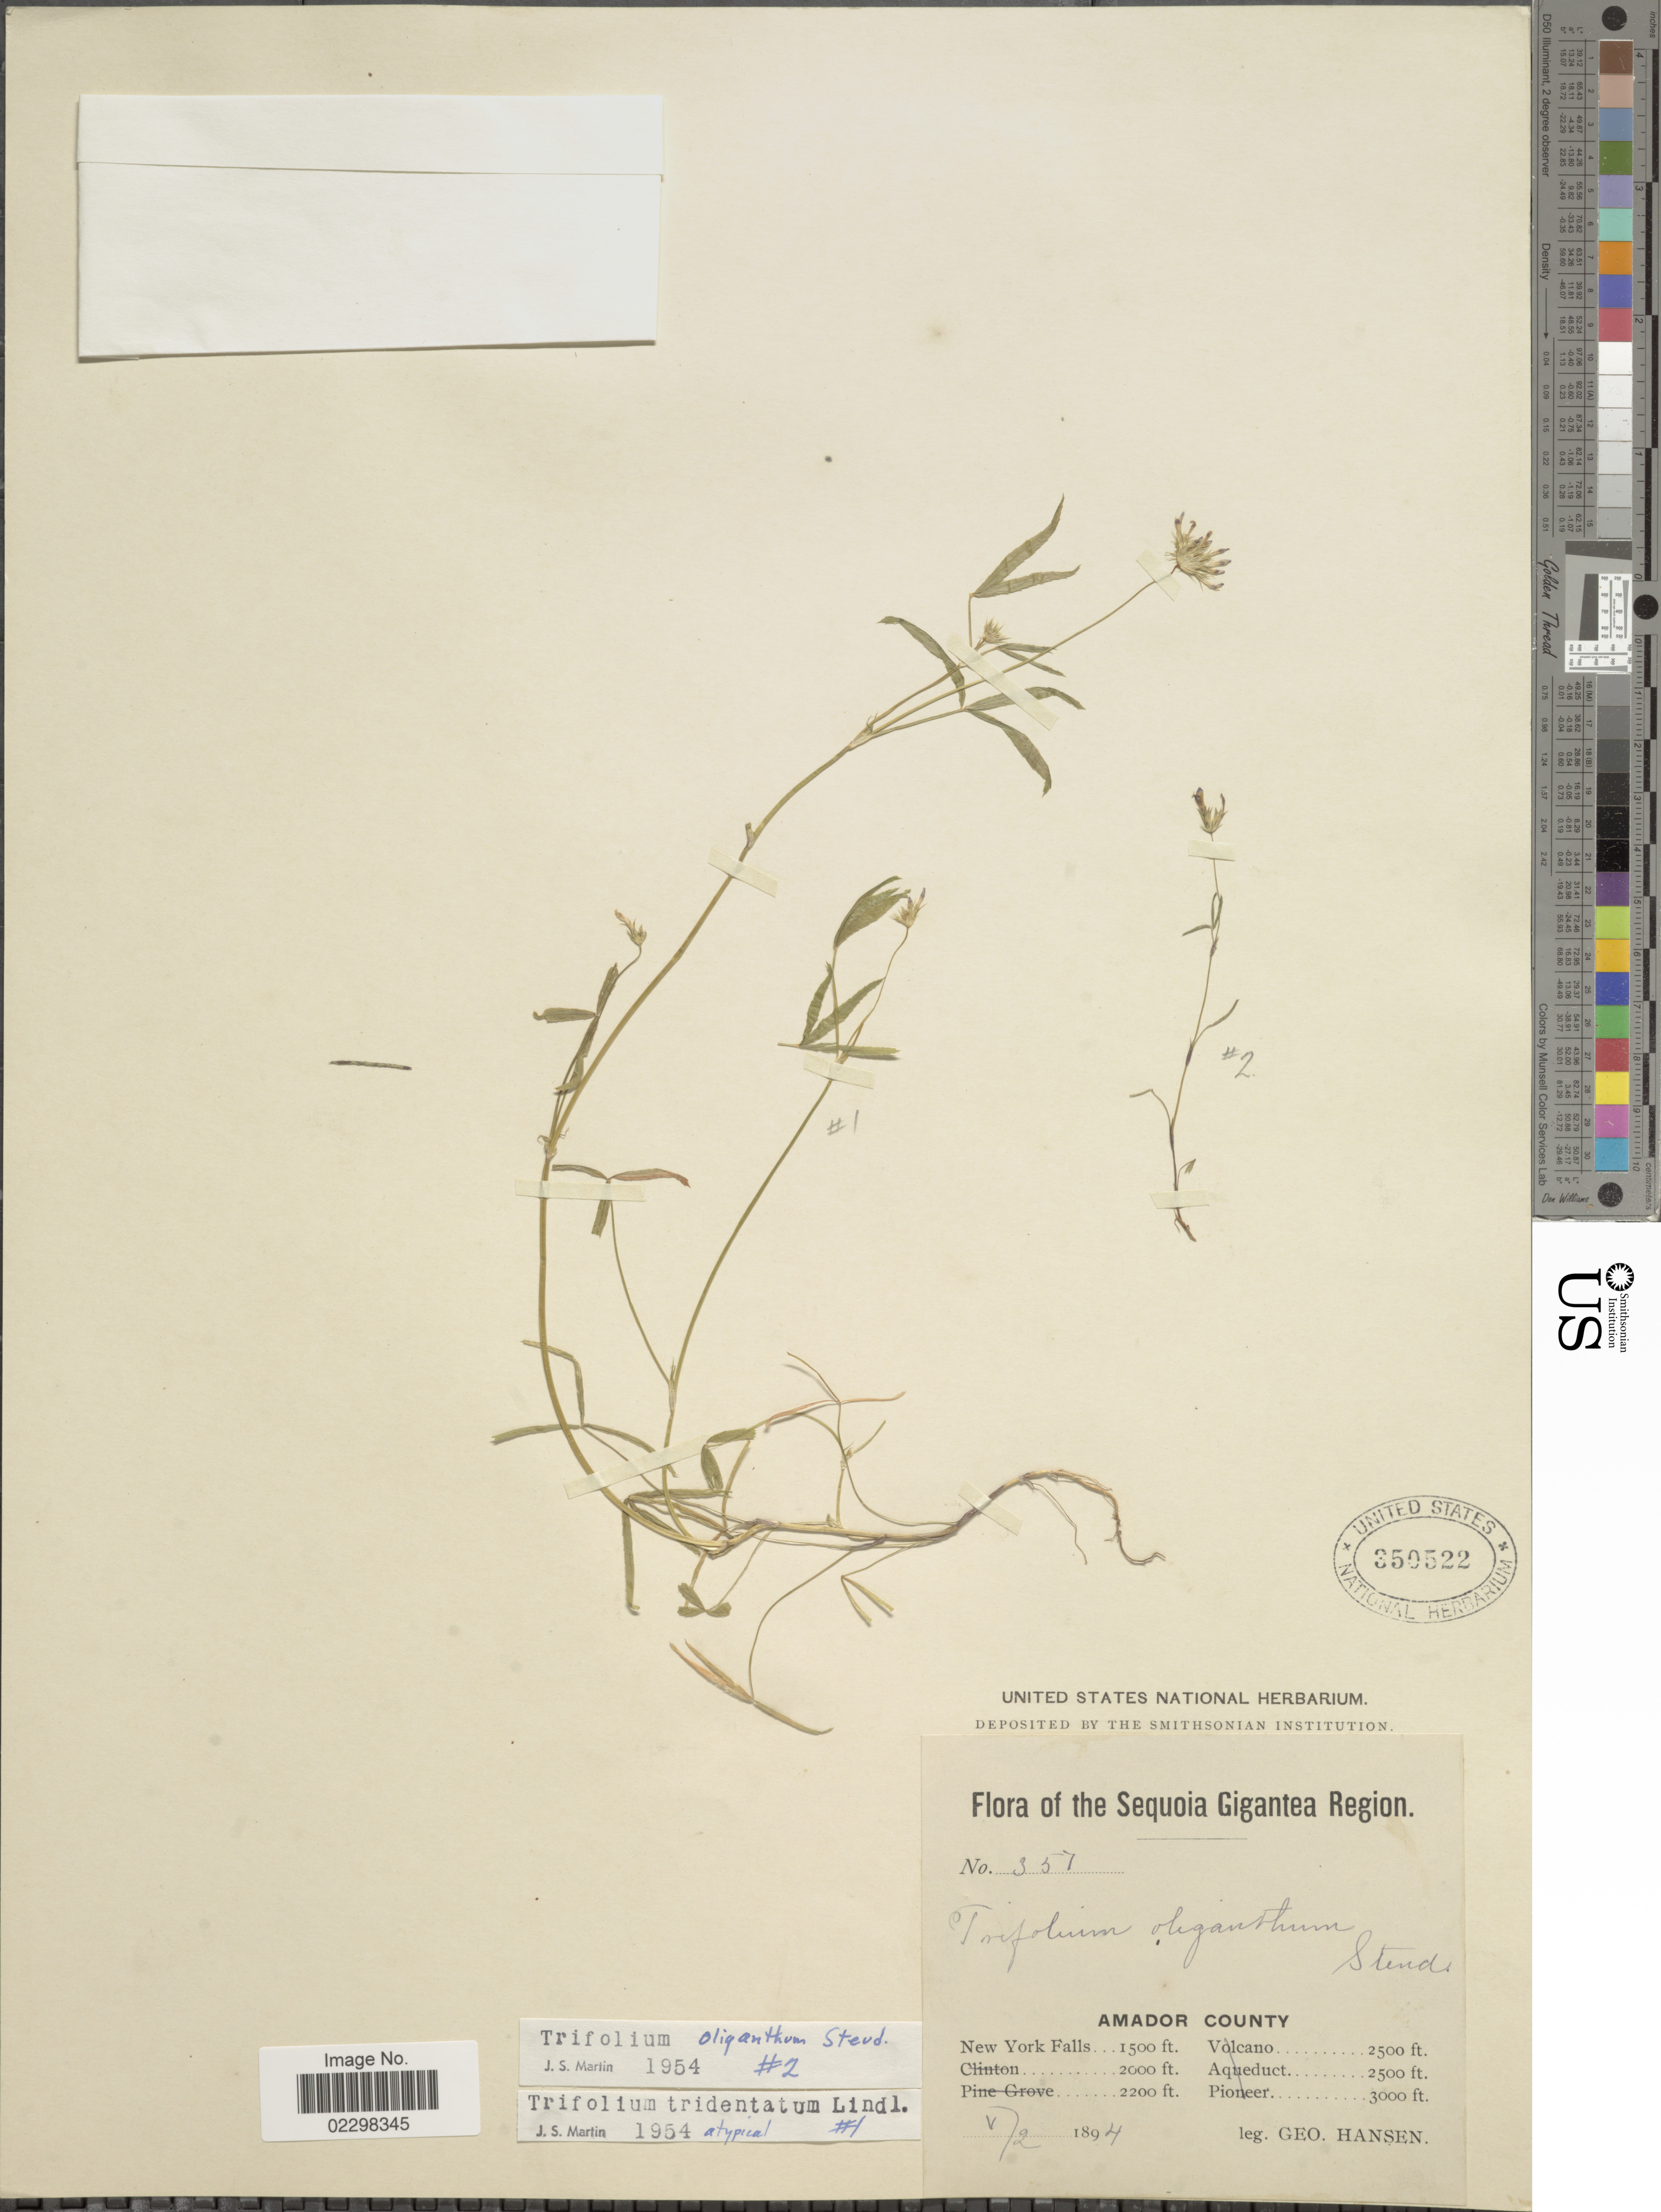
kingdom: Plantae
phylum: Tracheophyta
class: Magnoliopsida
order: Fabales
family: Fabaceae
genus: Trifolium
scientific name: Trifolium tridentatum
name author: Lindl.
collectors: G. Hansen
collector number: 357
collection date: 1894-05-02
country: United States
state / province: California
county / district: Amador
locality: Sequoia Gigantea Region, Amador County. New York Falls.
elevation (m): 457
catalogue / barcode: US 350522